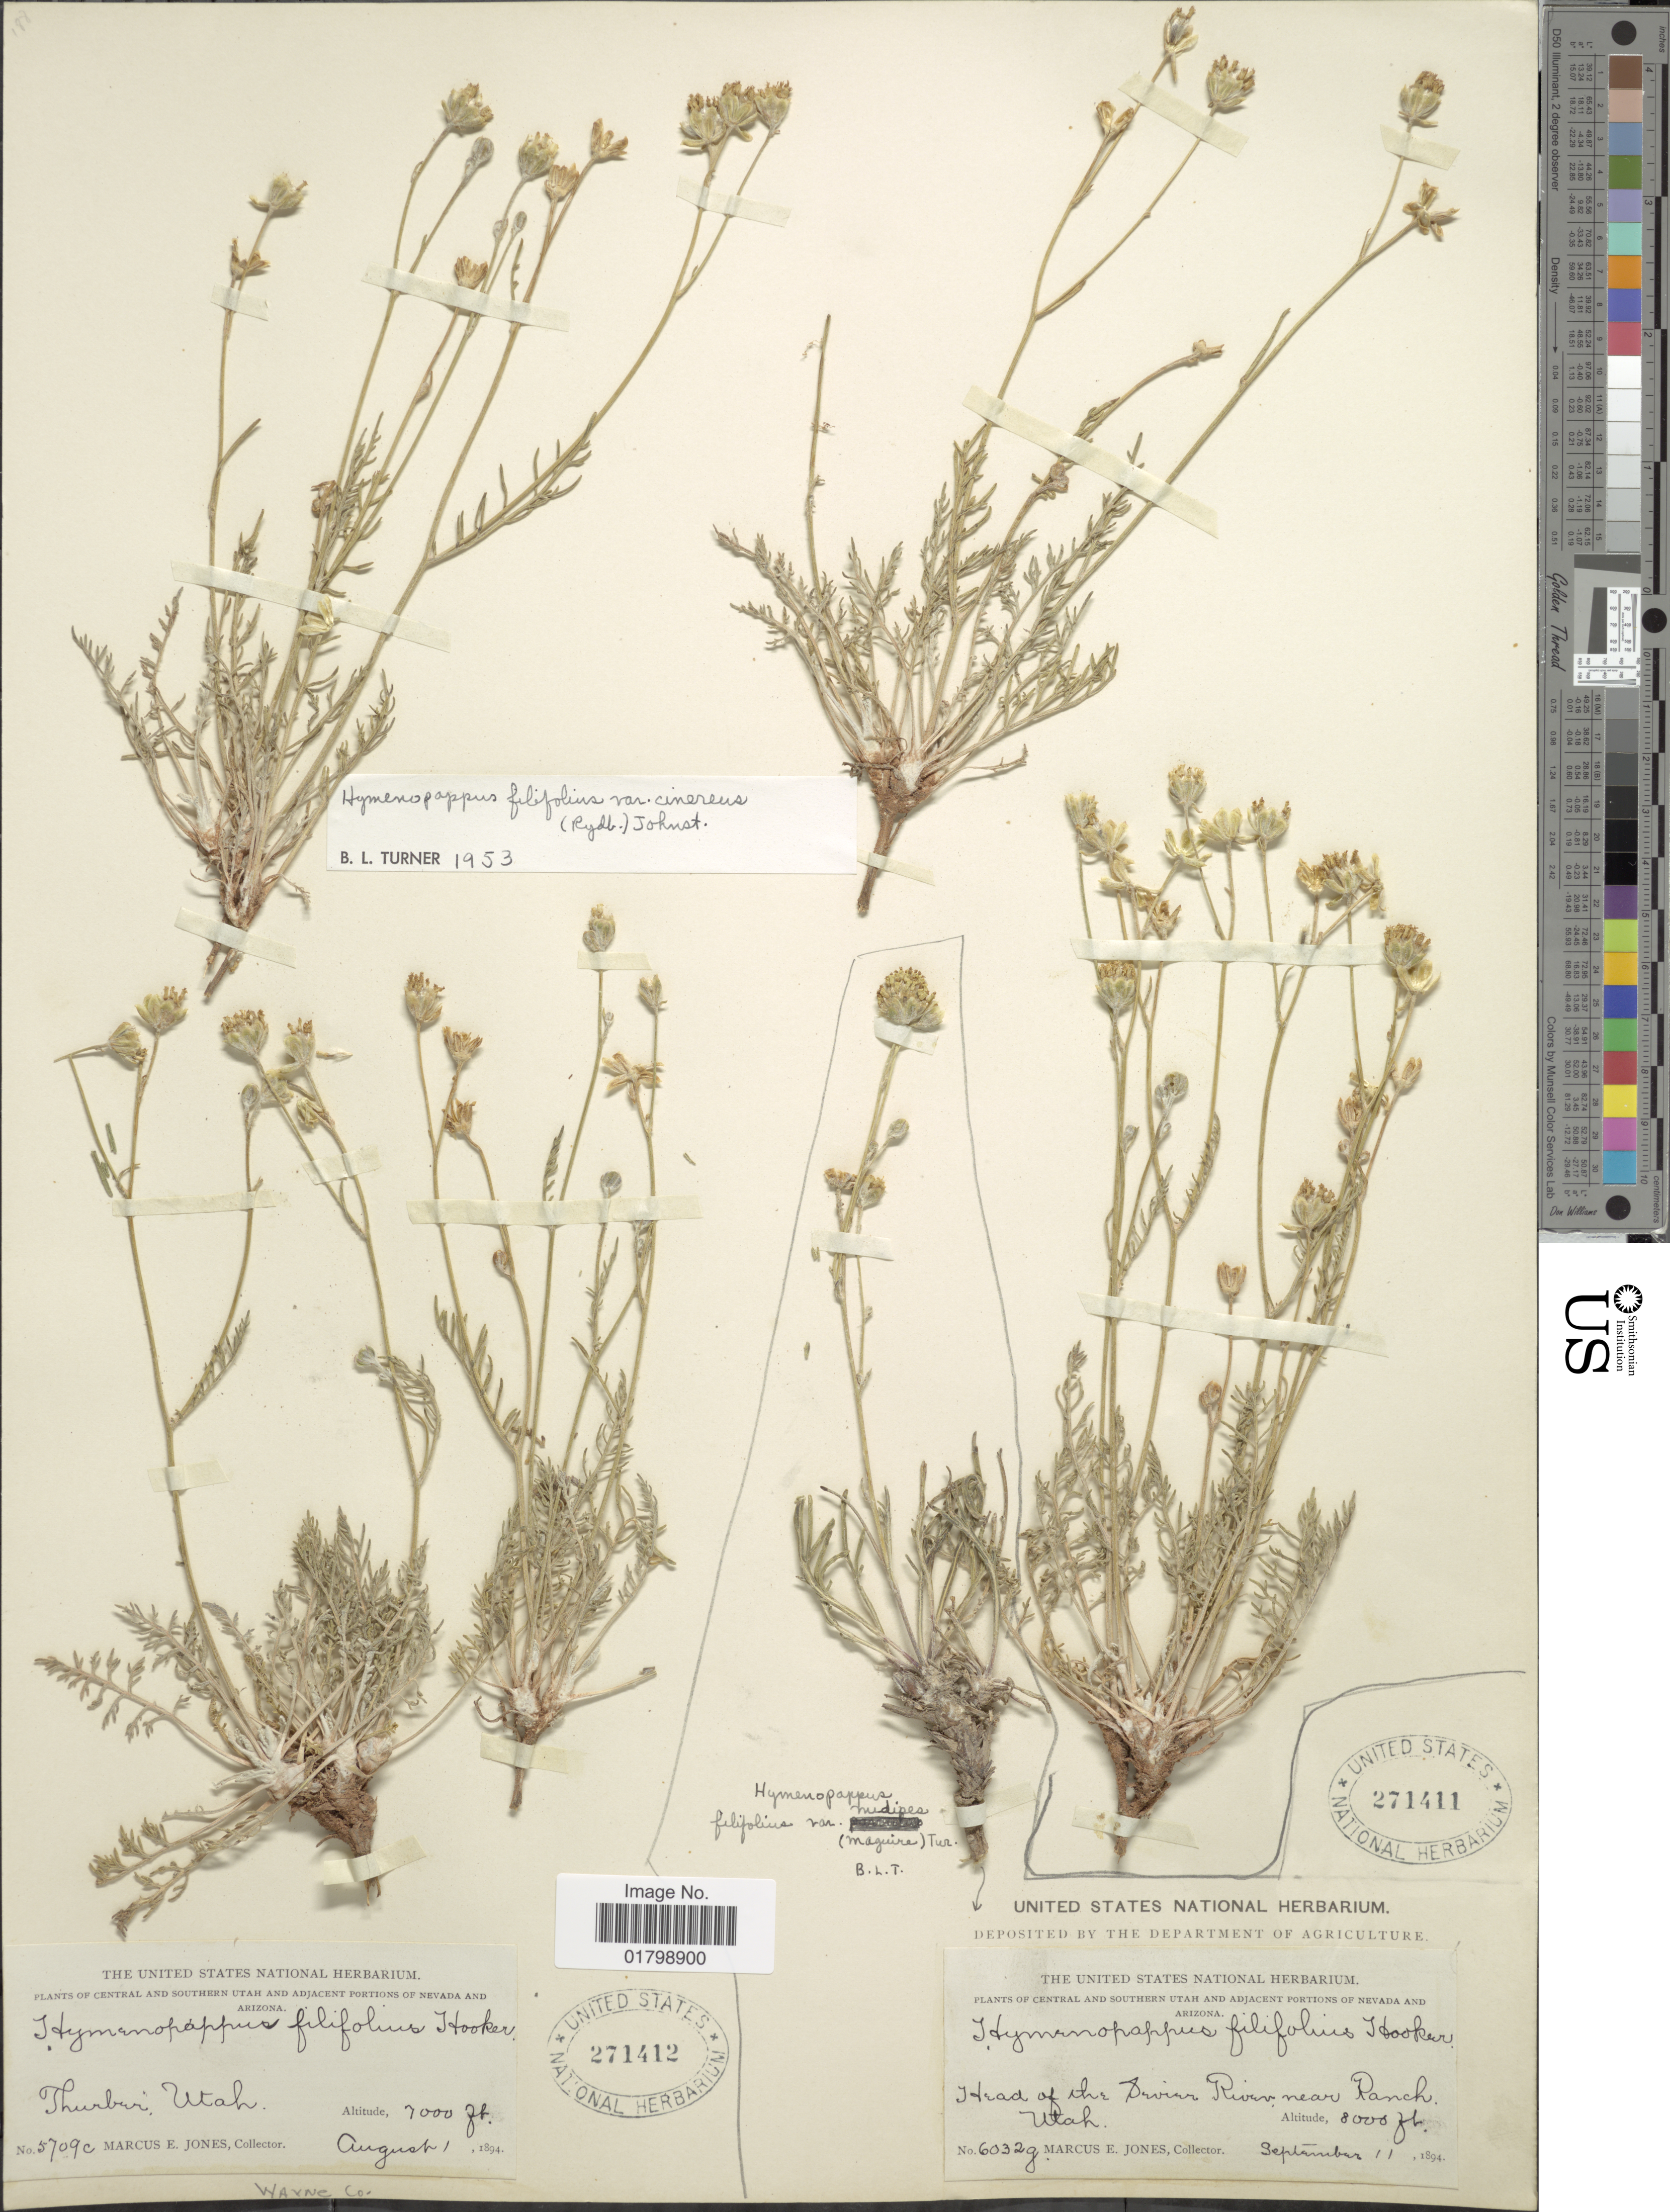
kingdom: Plantae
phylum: Tracheophyta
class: Magnoliopsida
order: Asterales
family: Asteraceae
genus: Hymenopappus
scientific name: Hymenopappus filifolius var. nudipes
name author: (Maguire) B.L. Turner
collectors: M. E. Jones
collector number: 5709c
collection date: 1894-08-01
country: United States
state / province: Utah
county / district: Wayne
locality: Thurber Wayne Co.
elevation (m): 2134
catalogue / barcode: US 271412